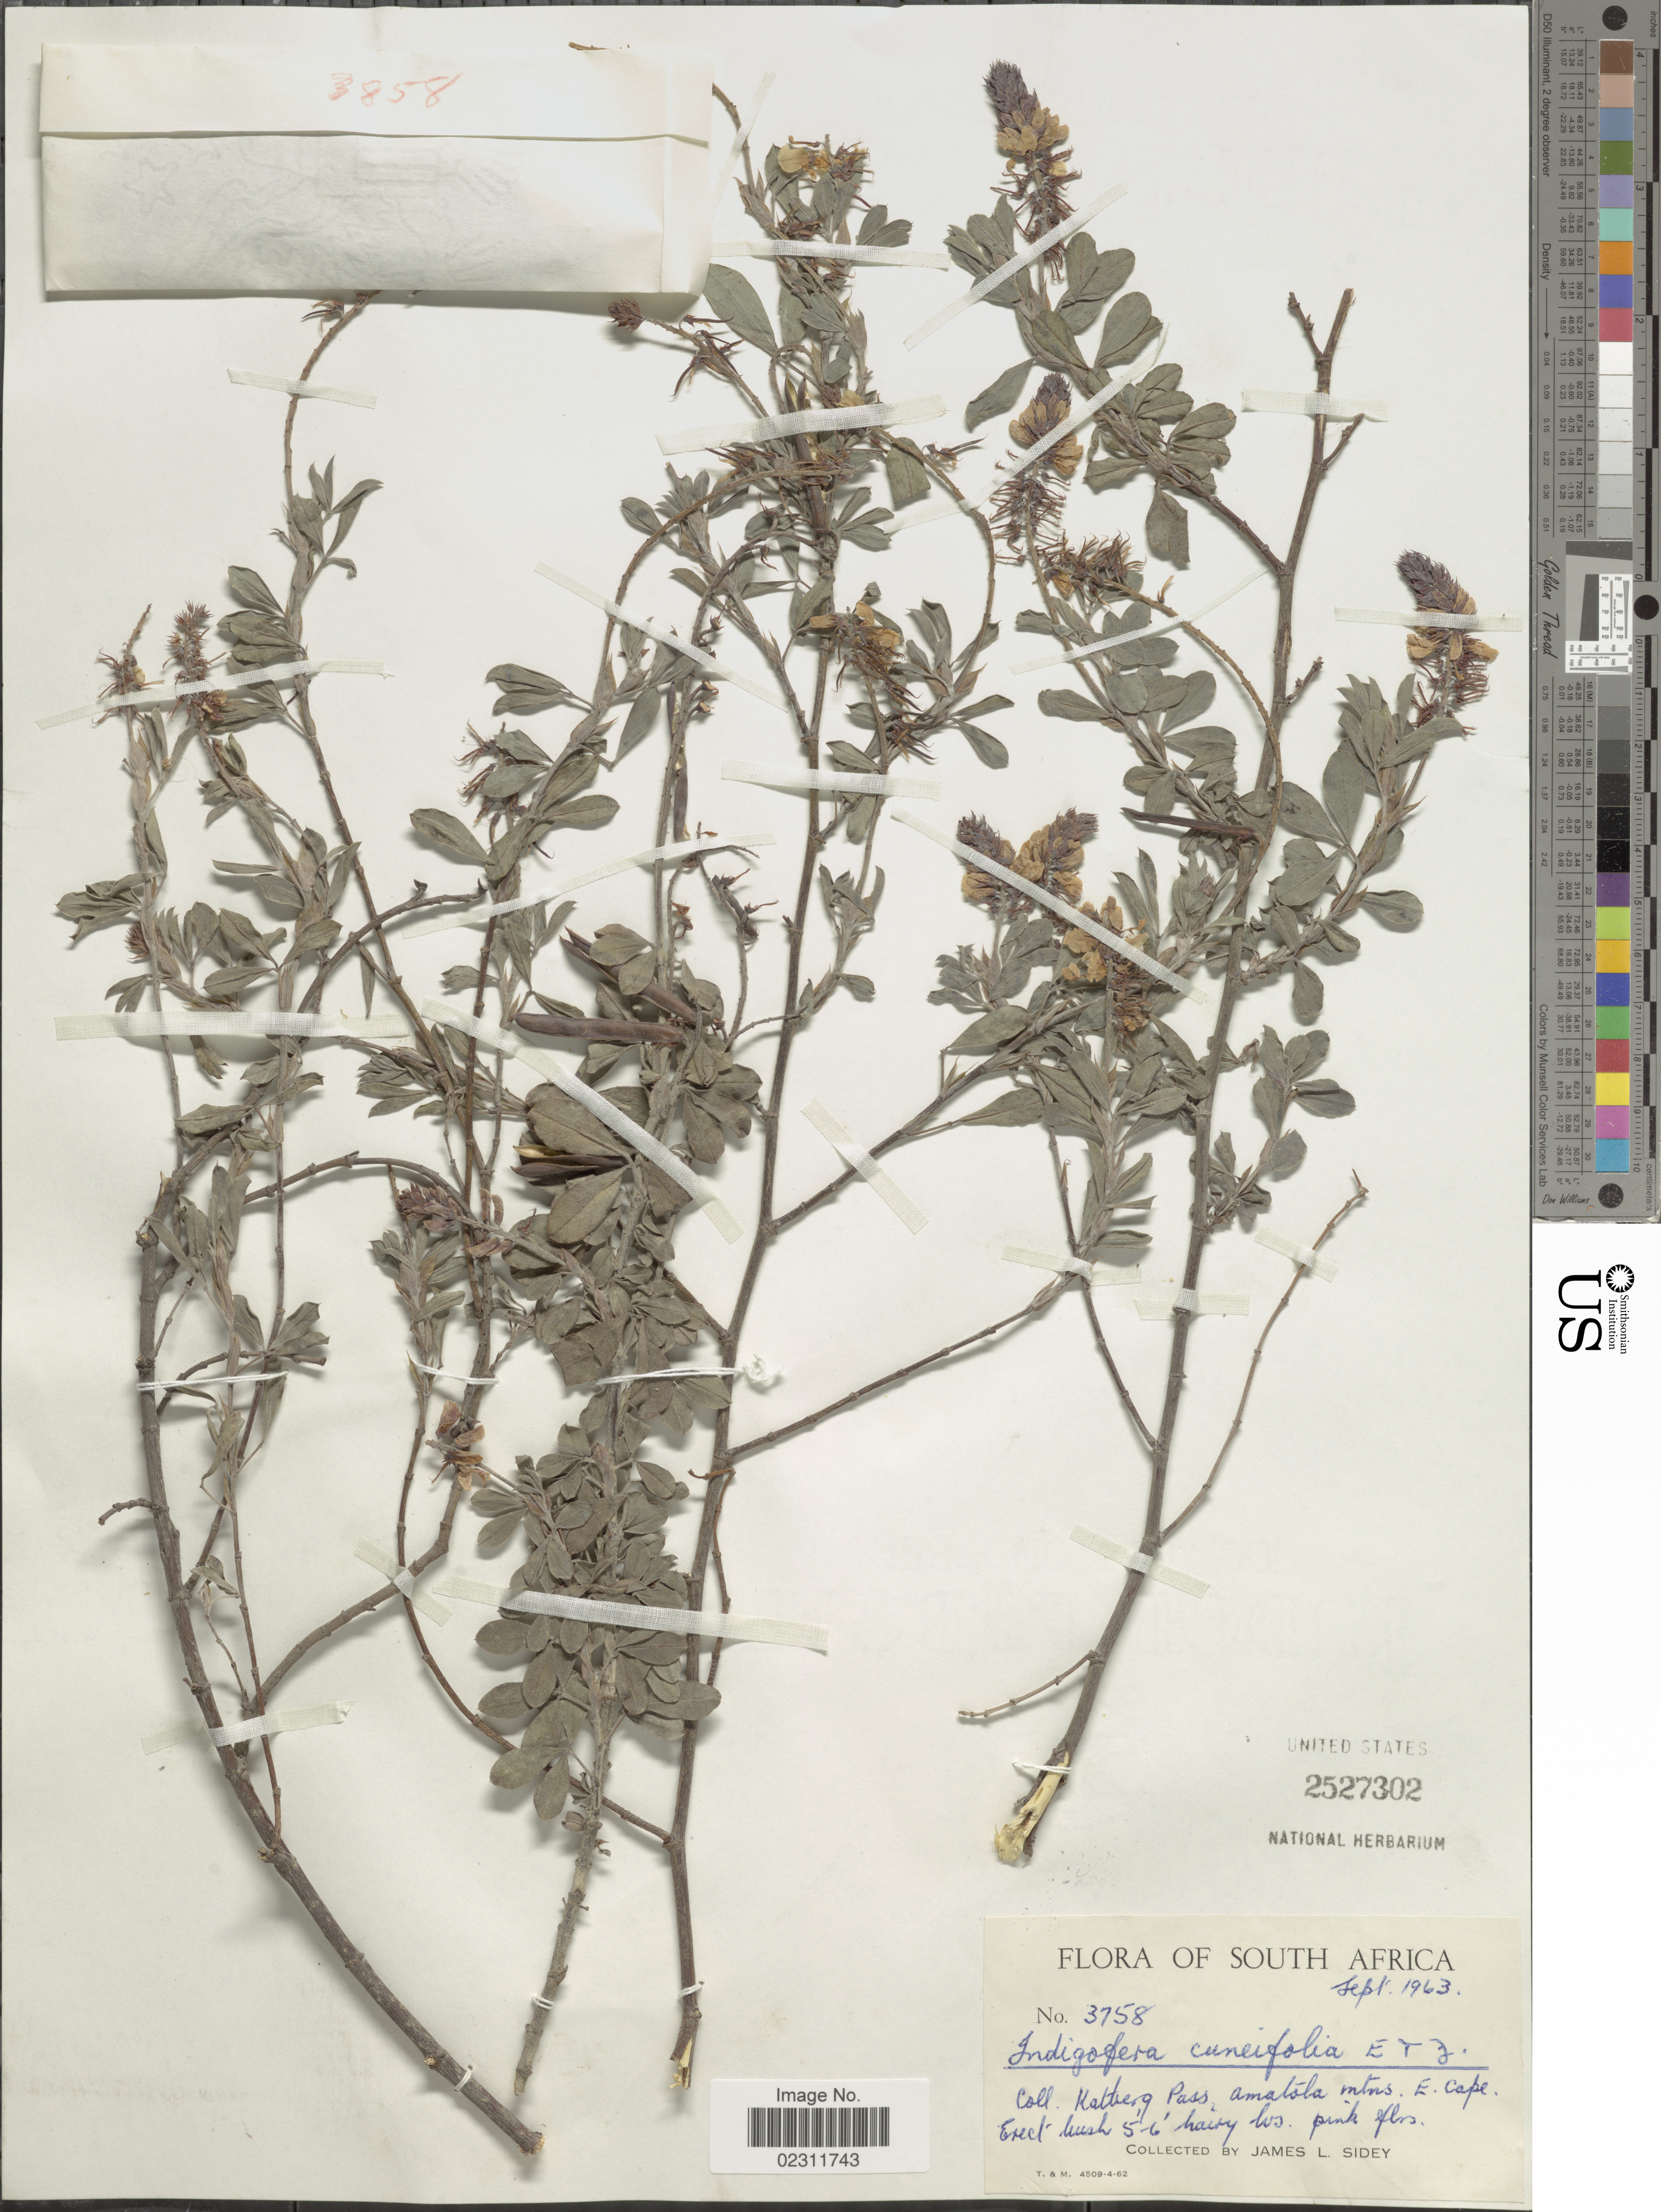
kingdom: Plantae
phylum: Tracheophyta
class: Magnoliopsida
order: Fabales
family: Fabaceae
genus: Indigofera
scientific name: Indigofera cuneifolia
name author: Eckl. & Zeyh.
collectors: J. L. Sidey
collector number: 3758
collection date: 1963-09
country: South Africa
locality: Katberg Pass, Amatola Mtns., E. Cape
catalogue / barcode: US 2527302